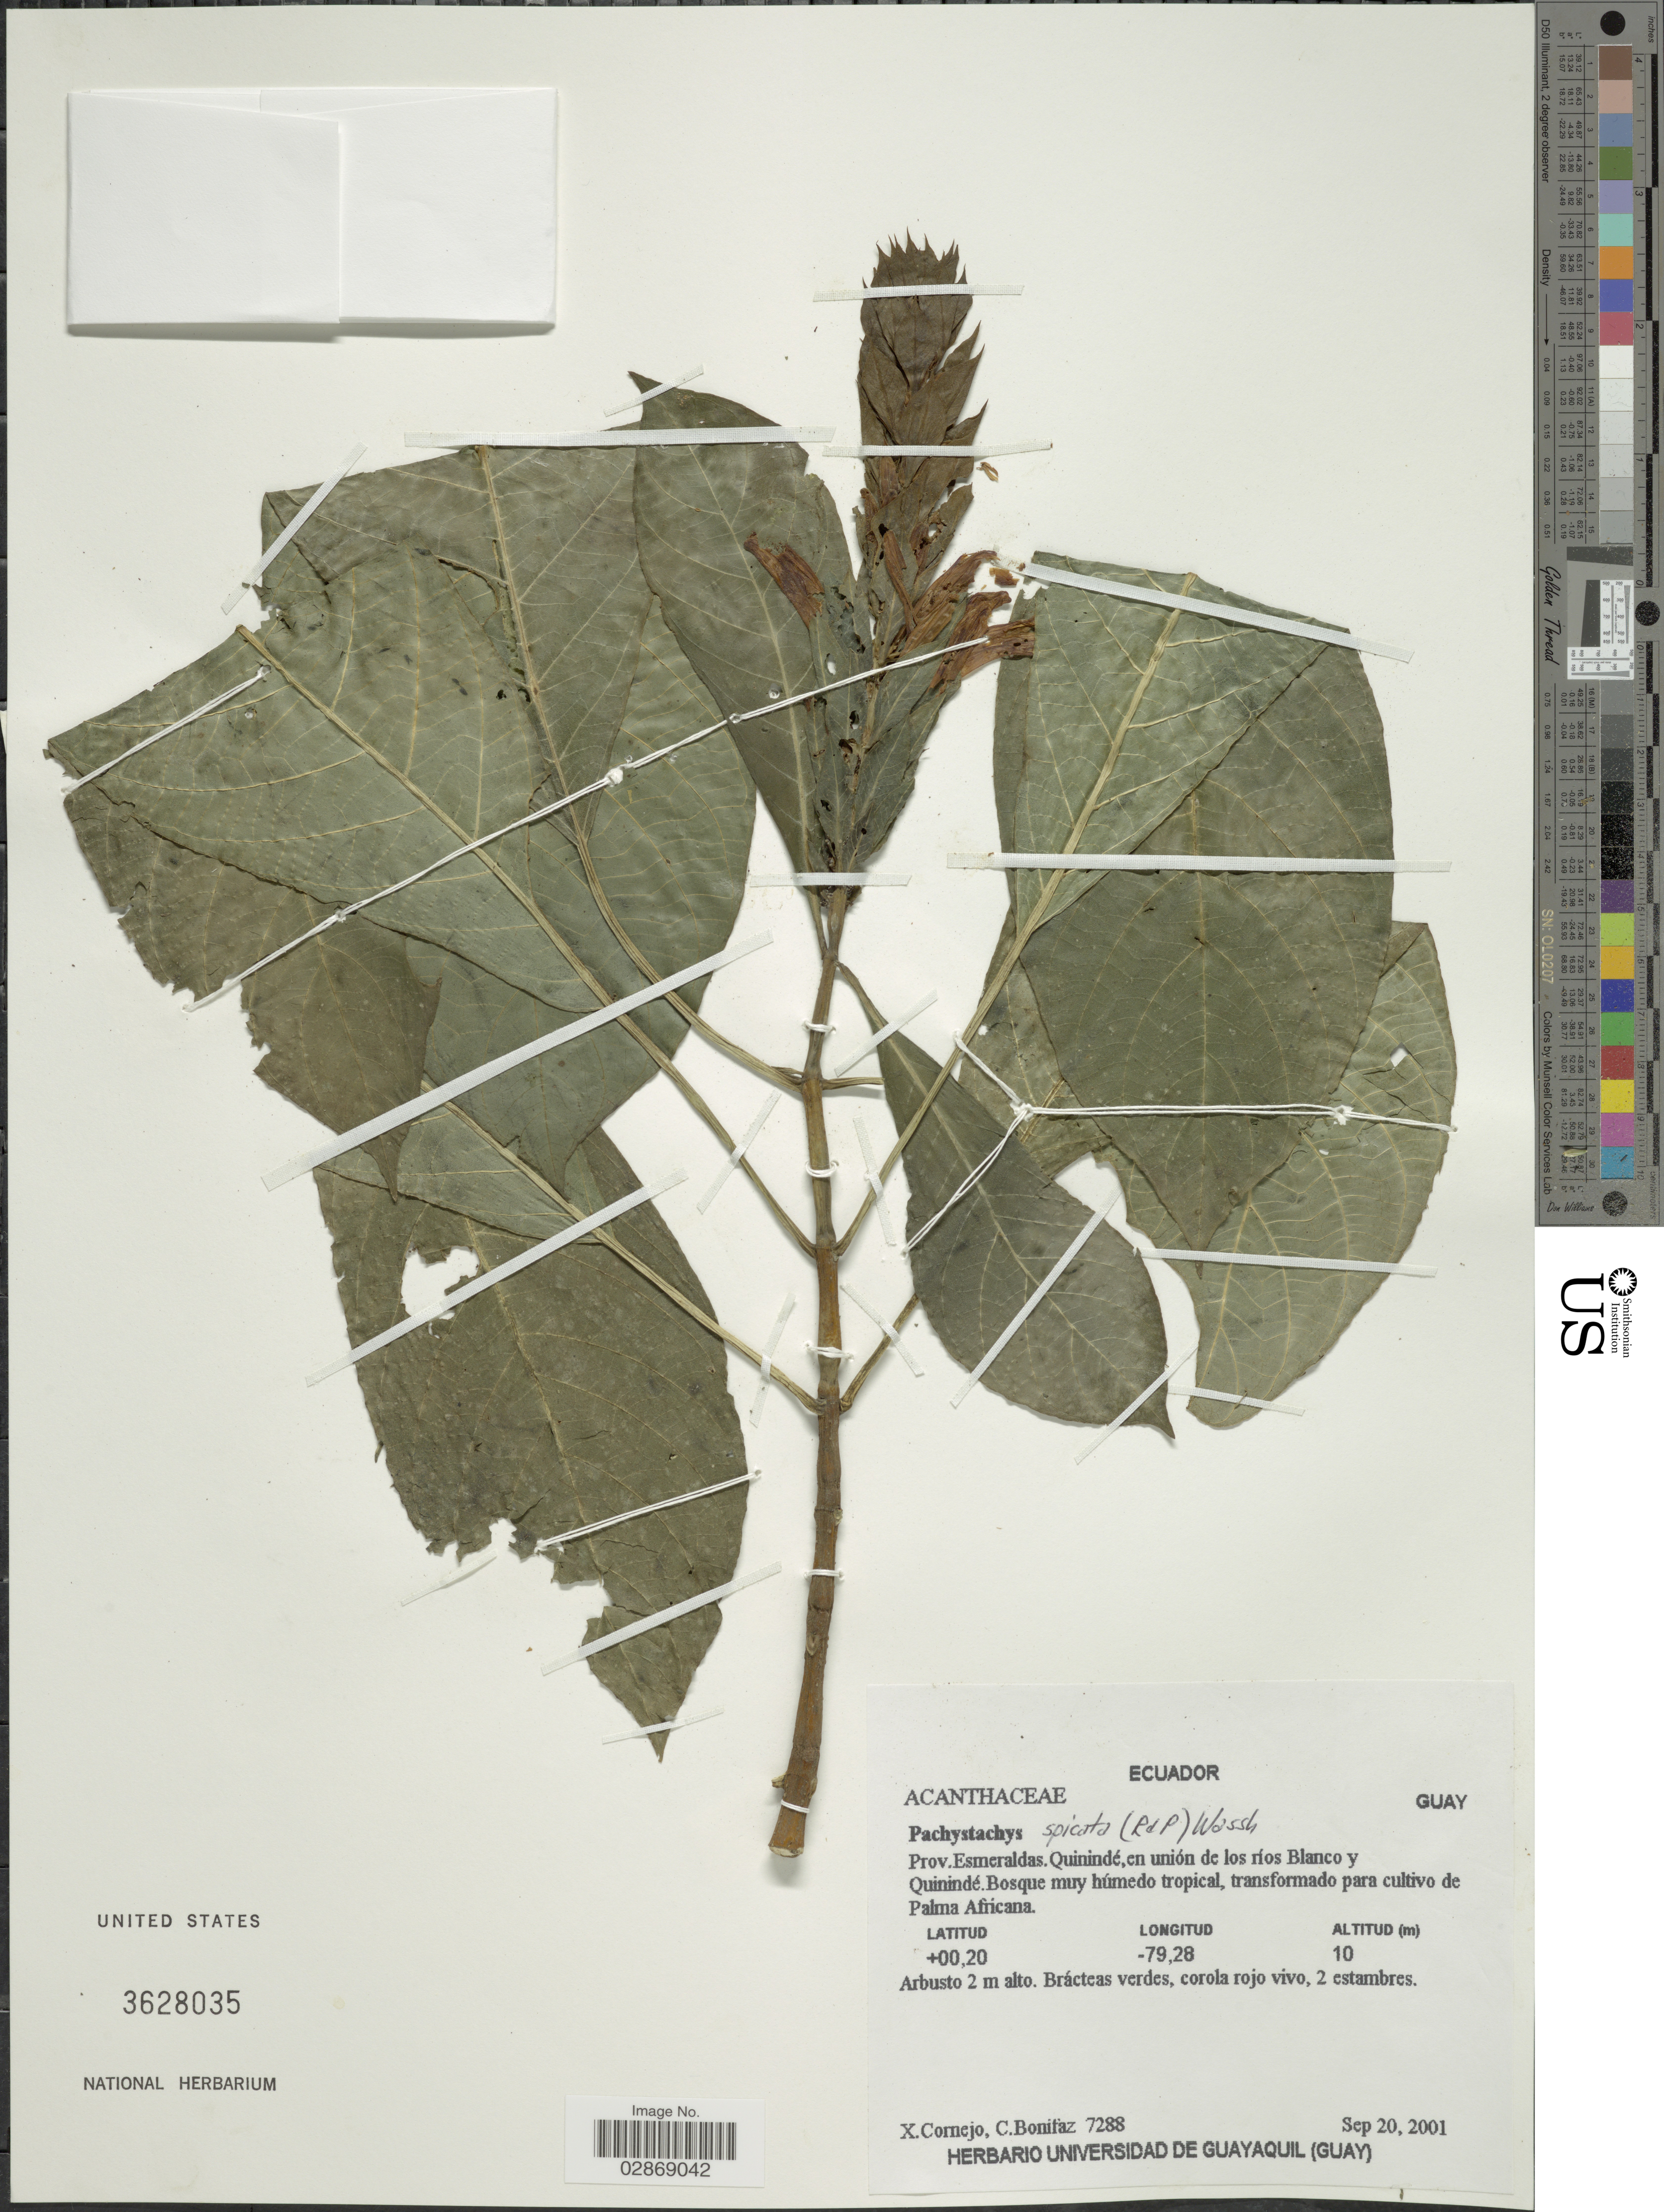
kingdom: Plantae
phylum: Tracheophyta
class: Magnoliopsida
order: Lamiales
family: Acanthaceae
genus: Pachystachys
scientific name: Pachystachys spicata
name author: (Ruiz & Pav.) Wassh.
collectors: X. F. Cornejo & C. Bonitáz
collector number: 7288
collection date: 2001-09-20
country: Ecuador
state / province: Esmeraldas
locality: Prov. Esmeraldas, Quinindé, en unión de los ríos Blanco y Quinindé.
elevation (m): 10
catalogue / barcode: US 3628035